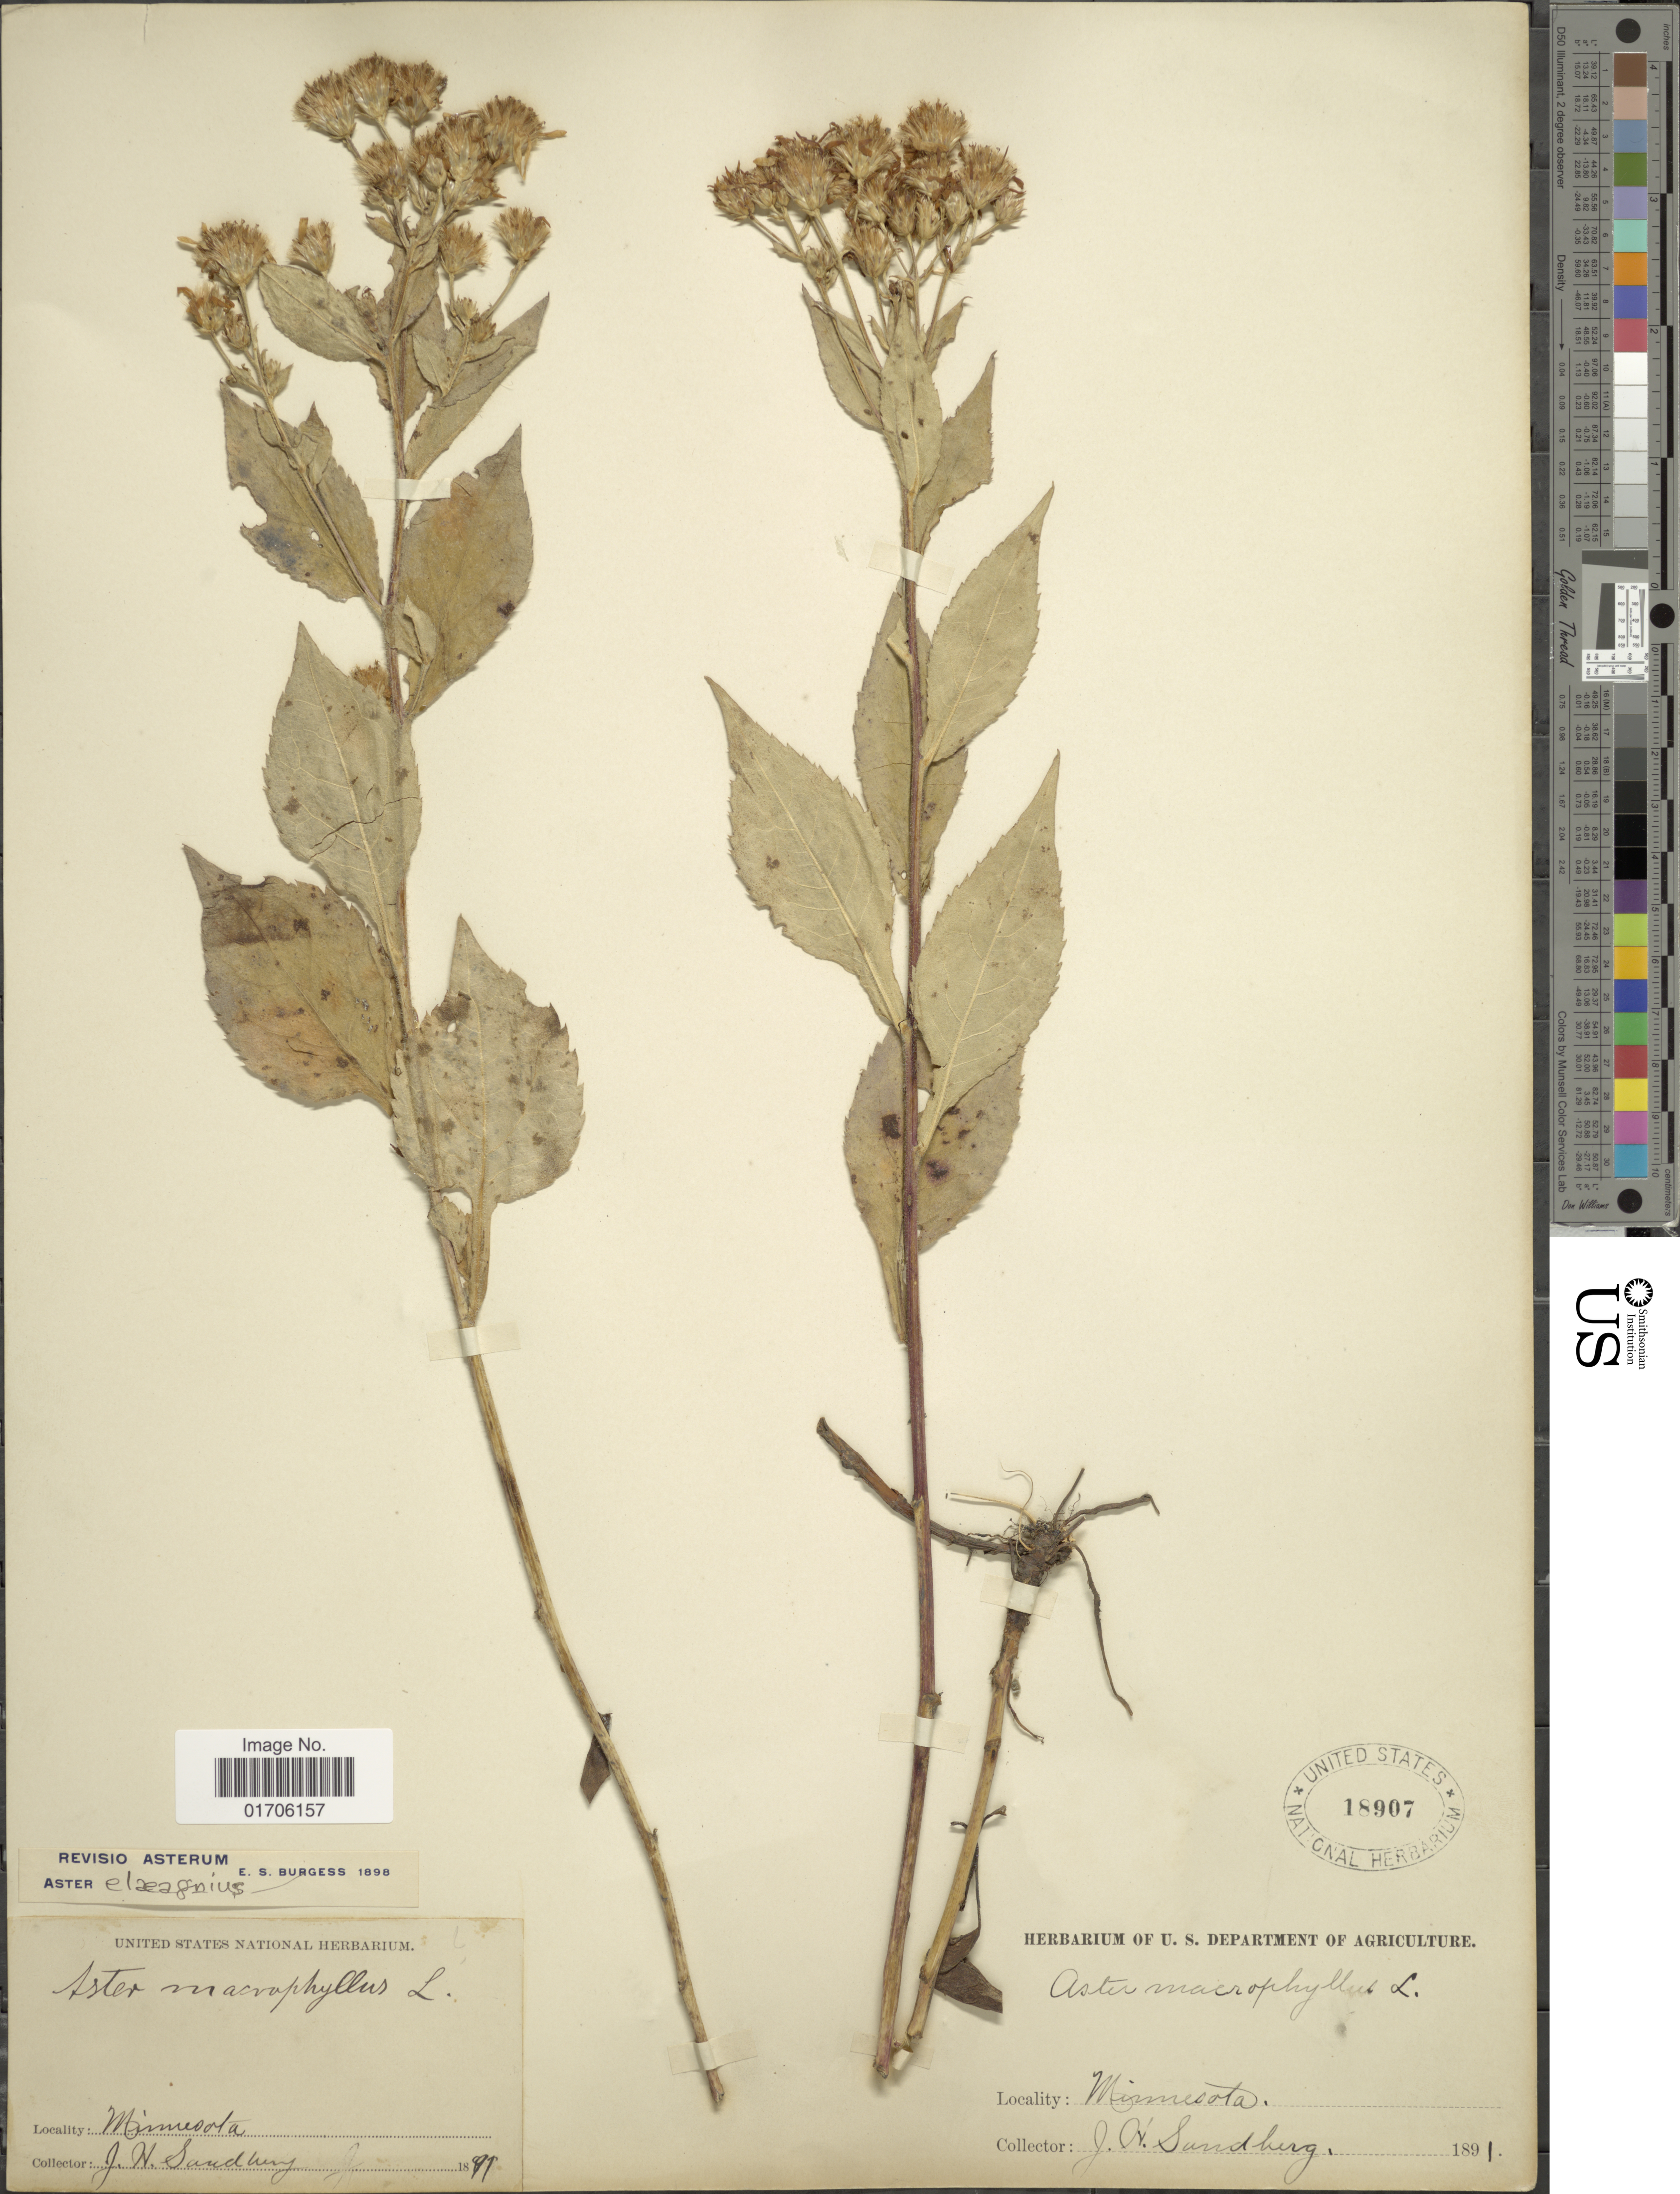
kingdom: Plantae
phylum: Tracheophyta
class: Magnoliopsida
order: Asterales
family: Asteraceae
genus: Aster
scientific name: Aster elaegnius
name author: E.S. Burgess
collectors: J. H. Sandberg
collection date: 1891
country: United States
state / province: Minnesota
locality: Minnesota.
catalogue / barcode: US 18907